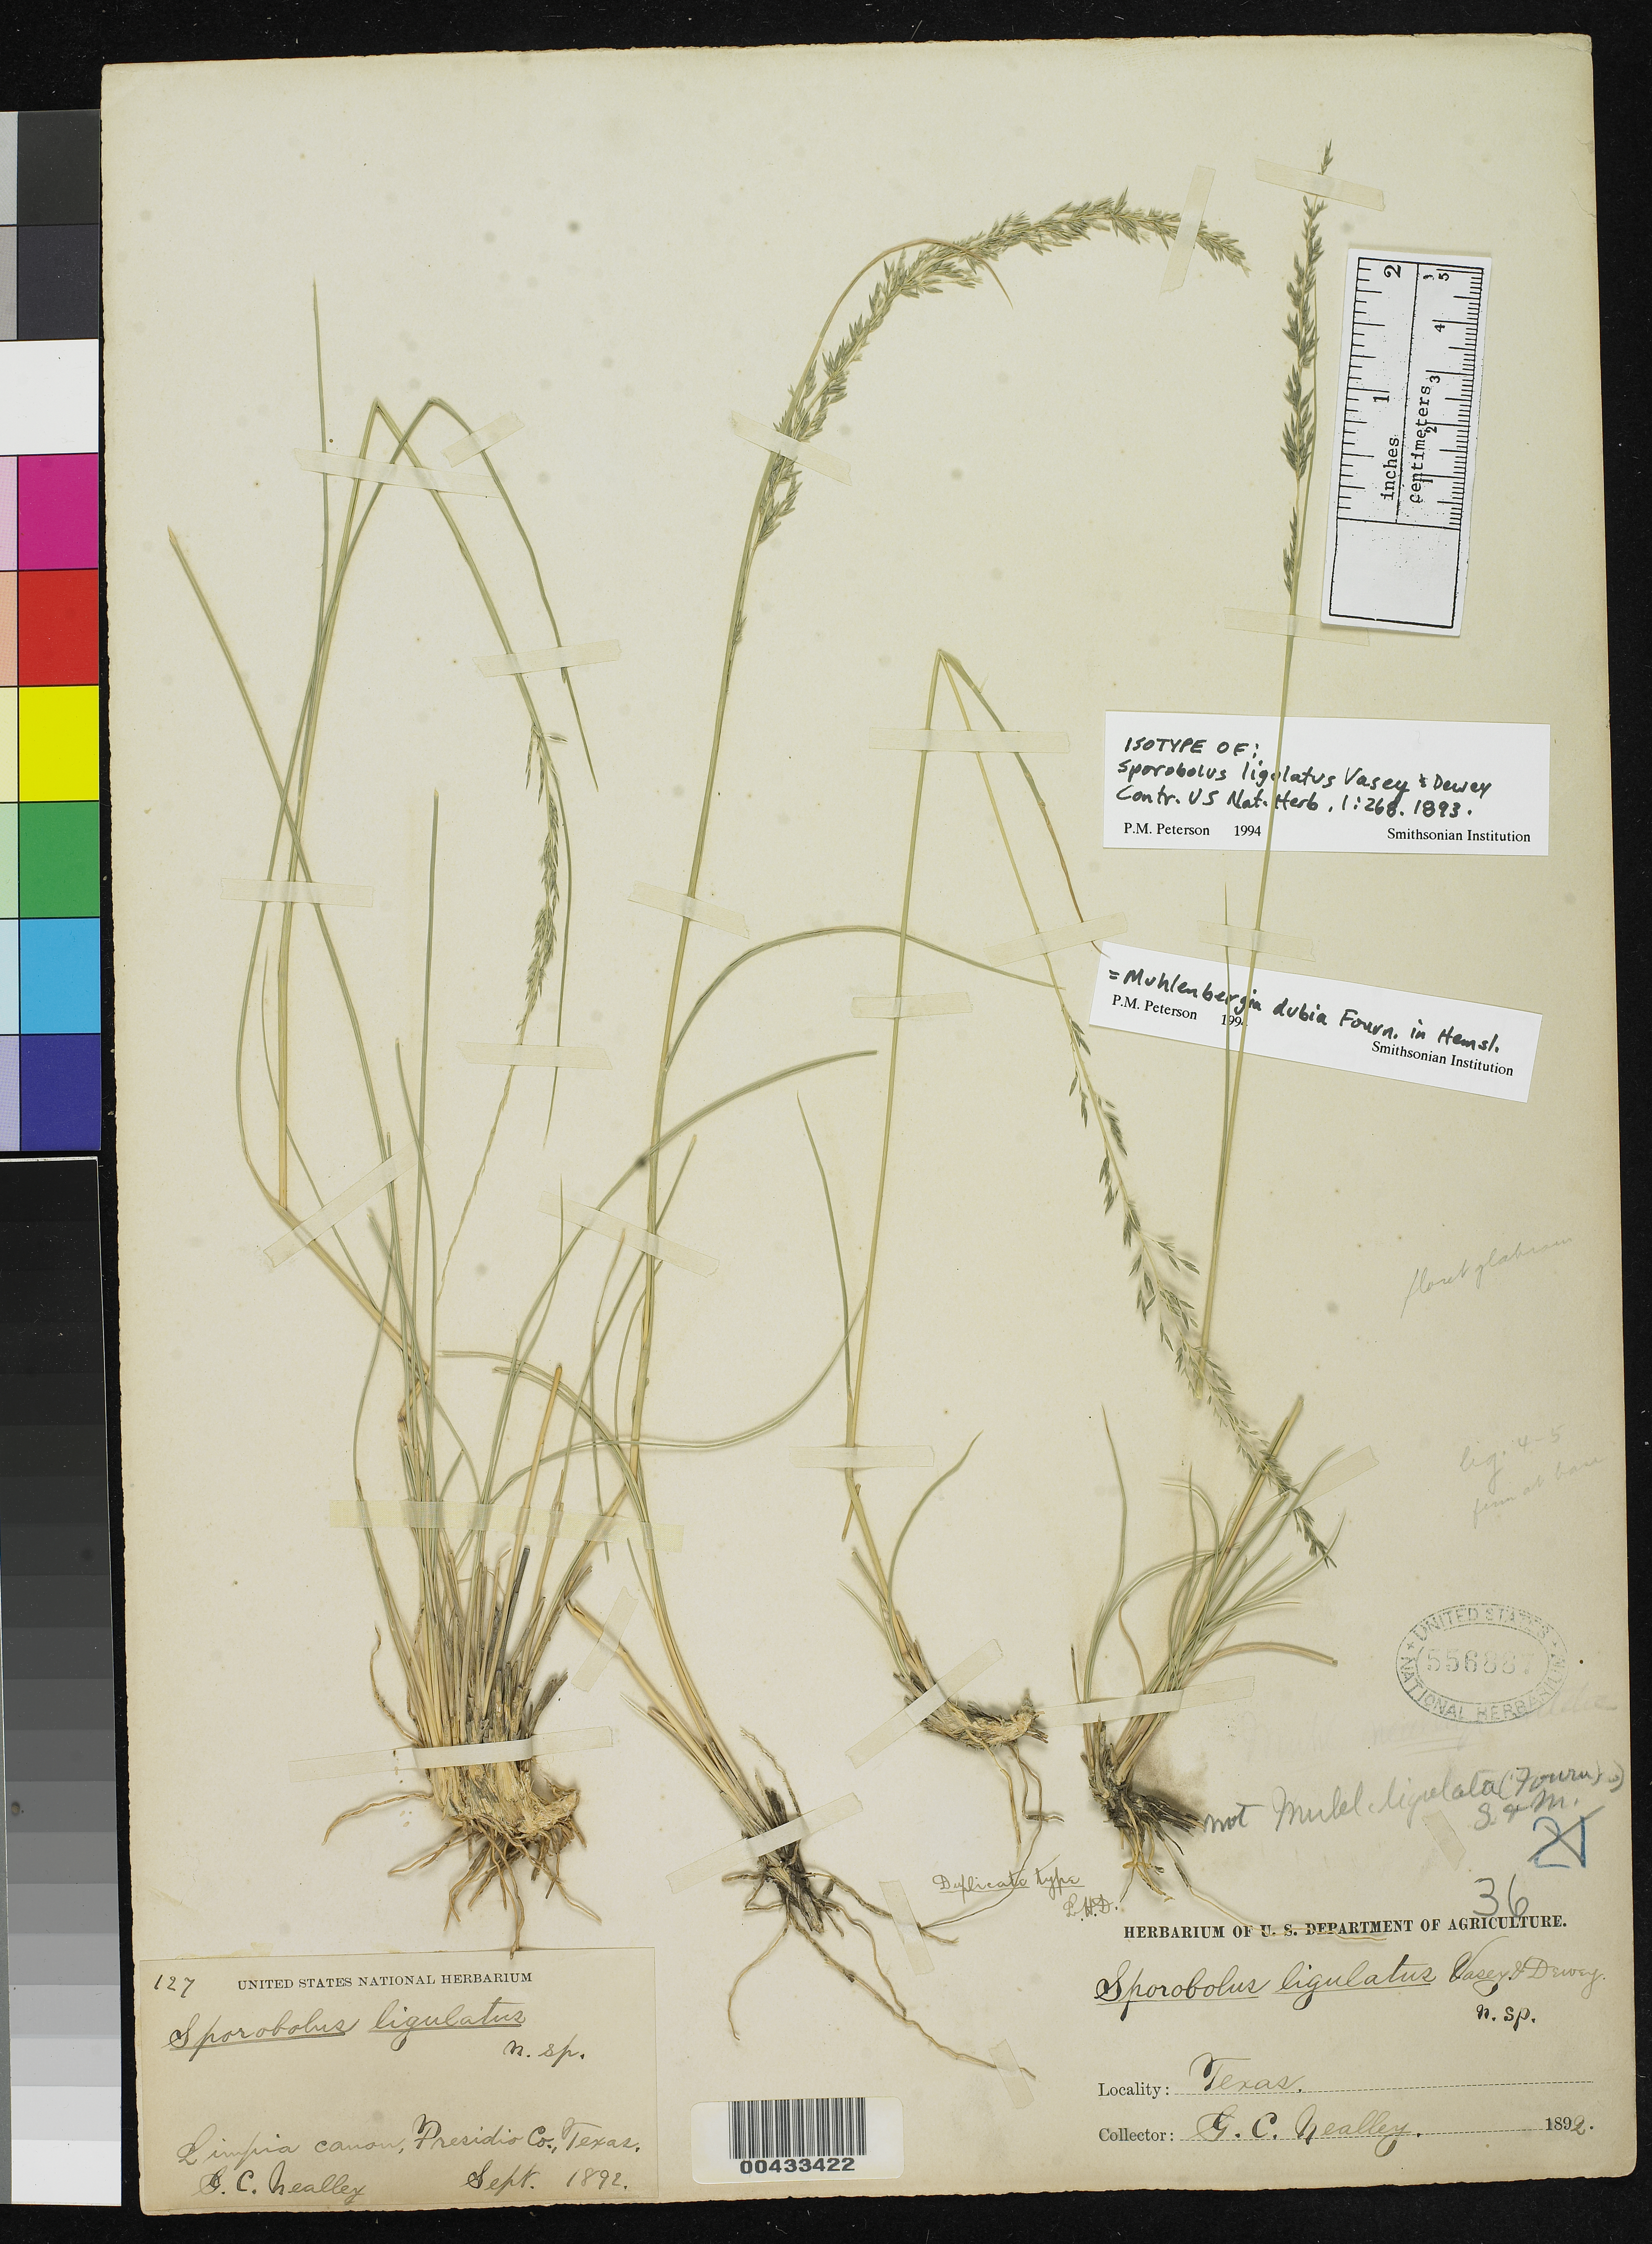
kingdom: Plantae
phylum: Tracheophyta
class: Liliopsida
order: Poales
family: Poaceae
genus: Sporobolus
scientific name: Sporobolus ligulatus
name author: Vasey & L.H. Dewey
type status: Isotype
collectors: G. C. Nealley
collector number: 127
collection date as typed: Sep 1892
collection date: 1892-09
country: United States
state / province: Texas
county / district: Presidio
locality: Limpia Canon.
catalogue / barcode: US 556887